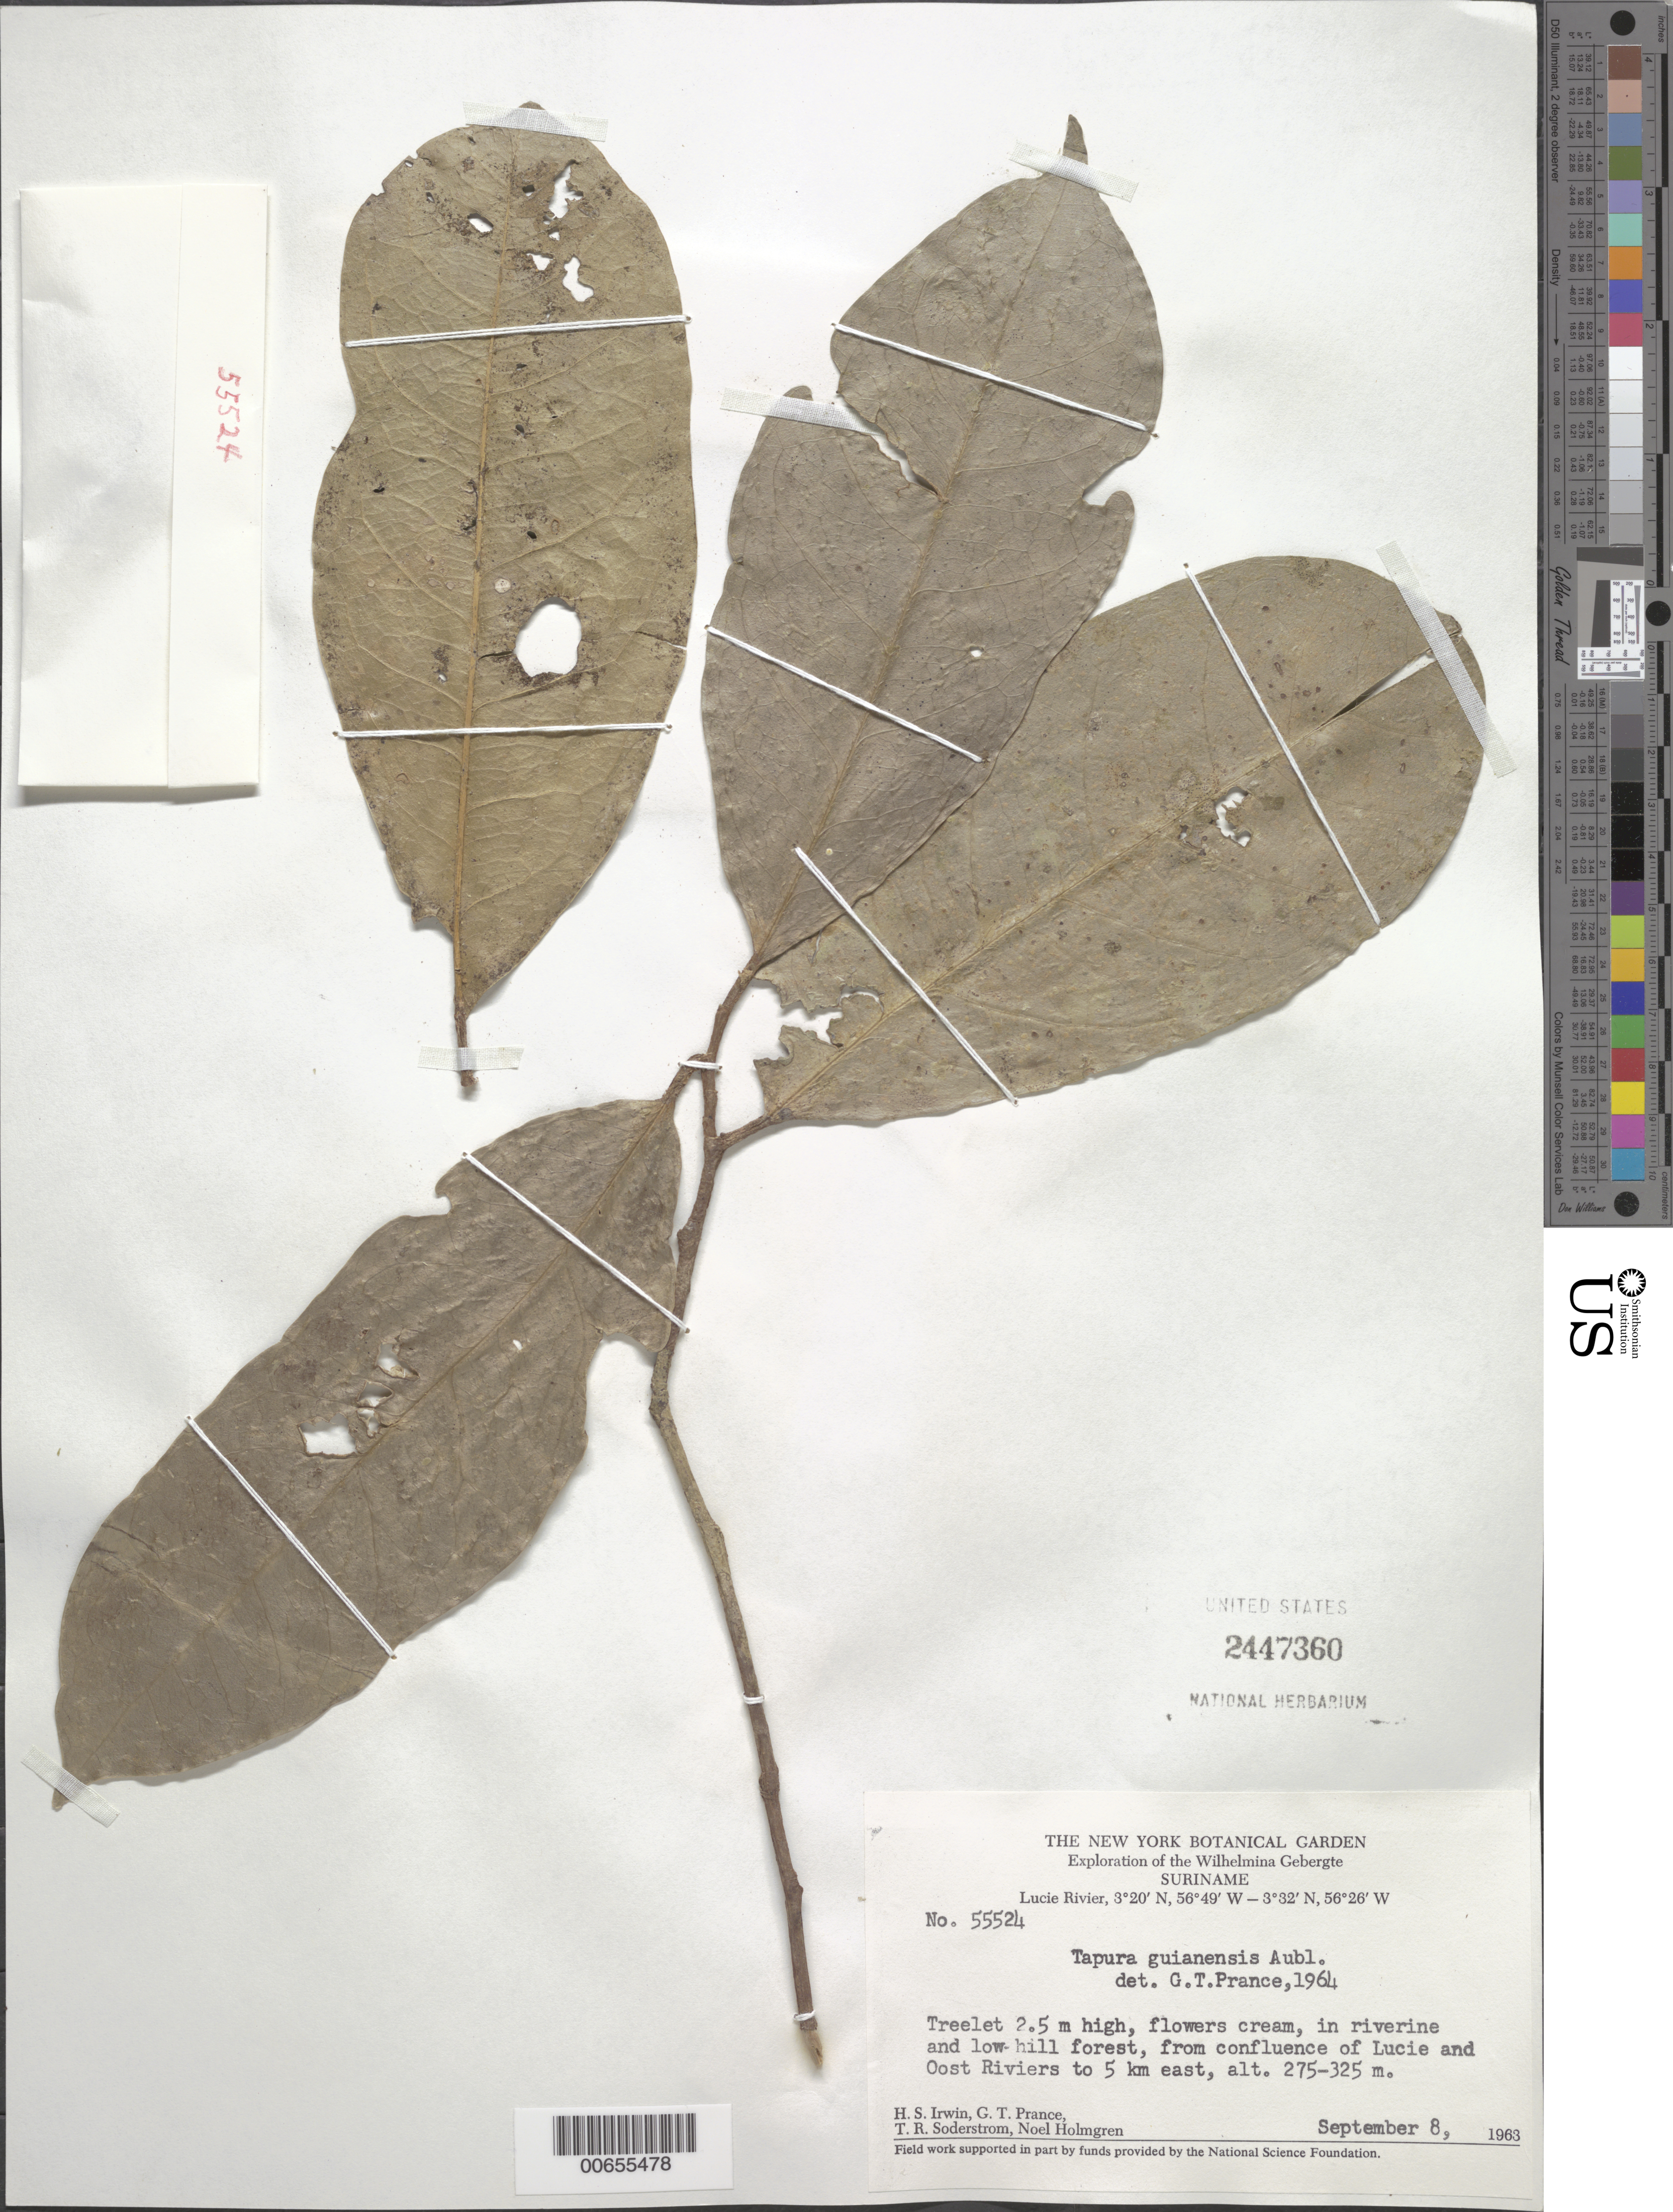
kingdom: Plantae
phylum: Tracheophyta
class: Magnoliopsida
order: Malpighiales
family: Dichapetalaceae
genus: Tapura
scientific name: Tapura guianensis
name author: Aubl.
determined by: Prance, G. T.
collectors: H. Irwin, G. T. Prance, T. R. Soderstrom & N. H. Holmgren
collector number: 55524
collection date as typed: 8-Sep-63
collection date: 1963-09-08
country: Suriname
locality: Lucie R., 5 km E confluence with Oost R., Wilhelmina Gebergte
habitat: Riverine and low hill forest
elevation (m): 275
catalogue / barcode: US 2447360